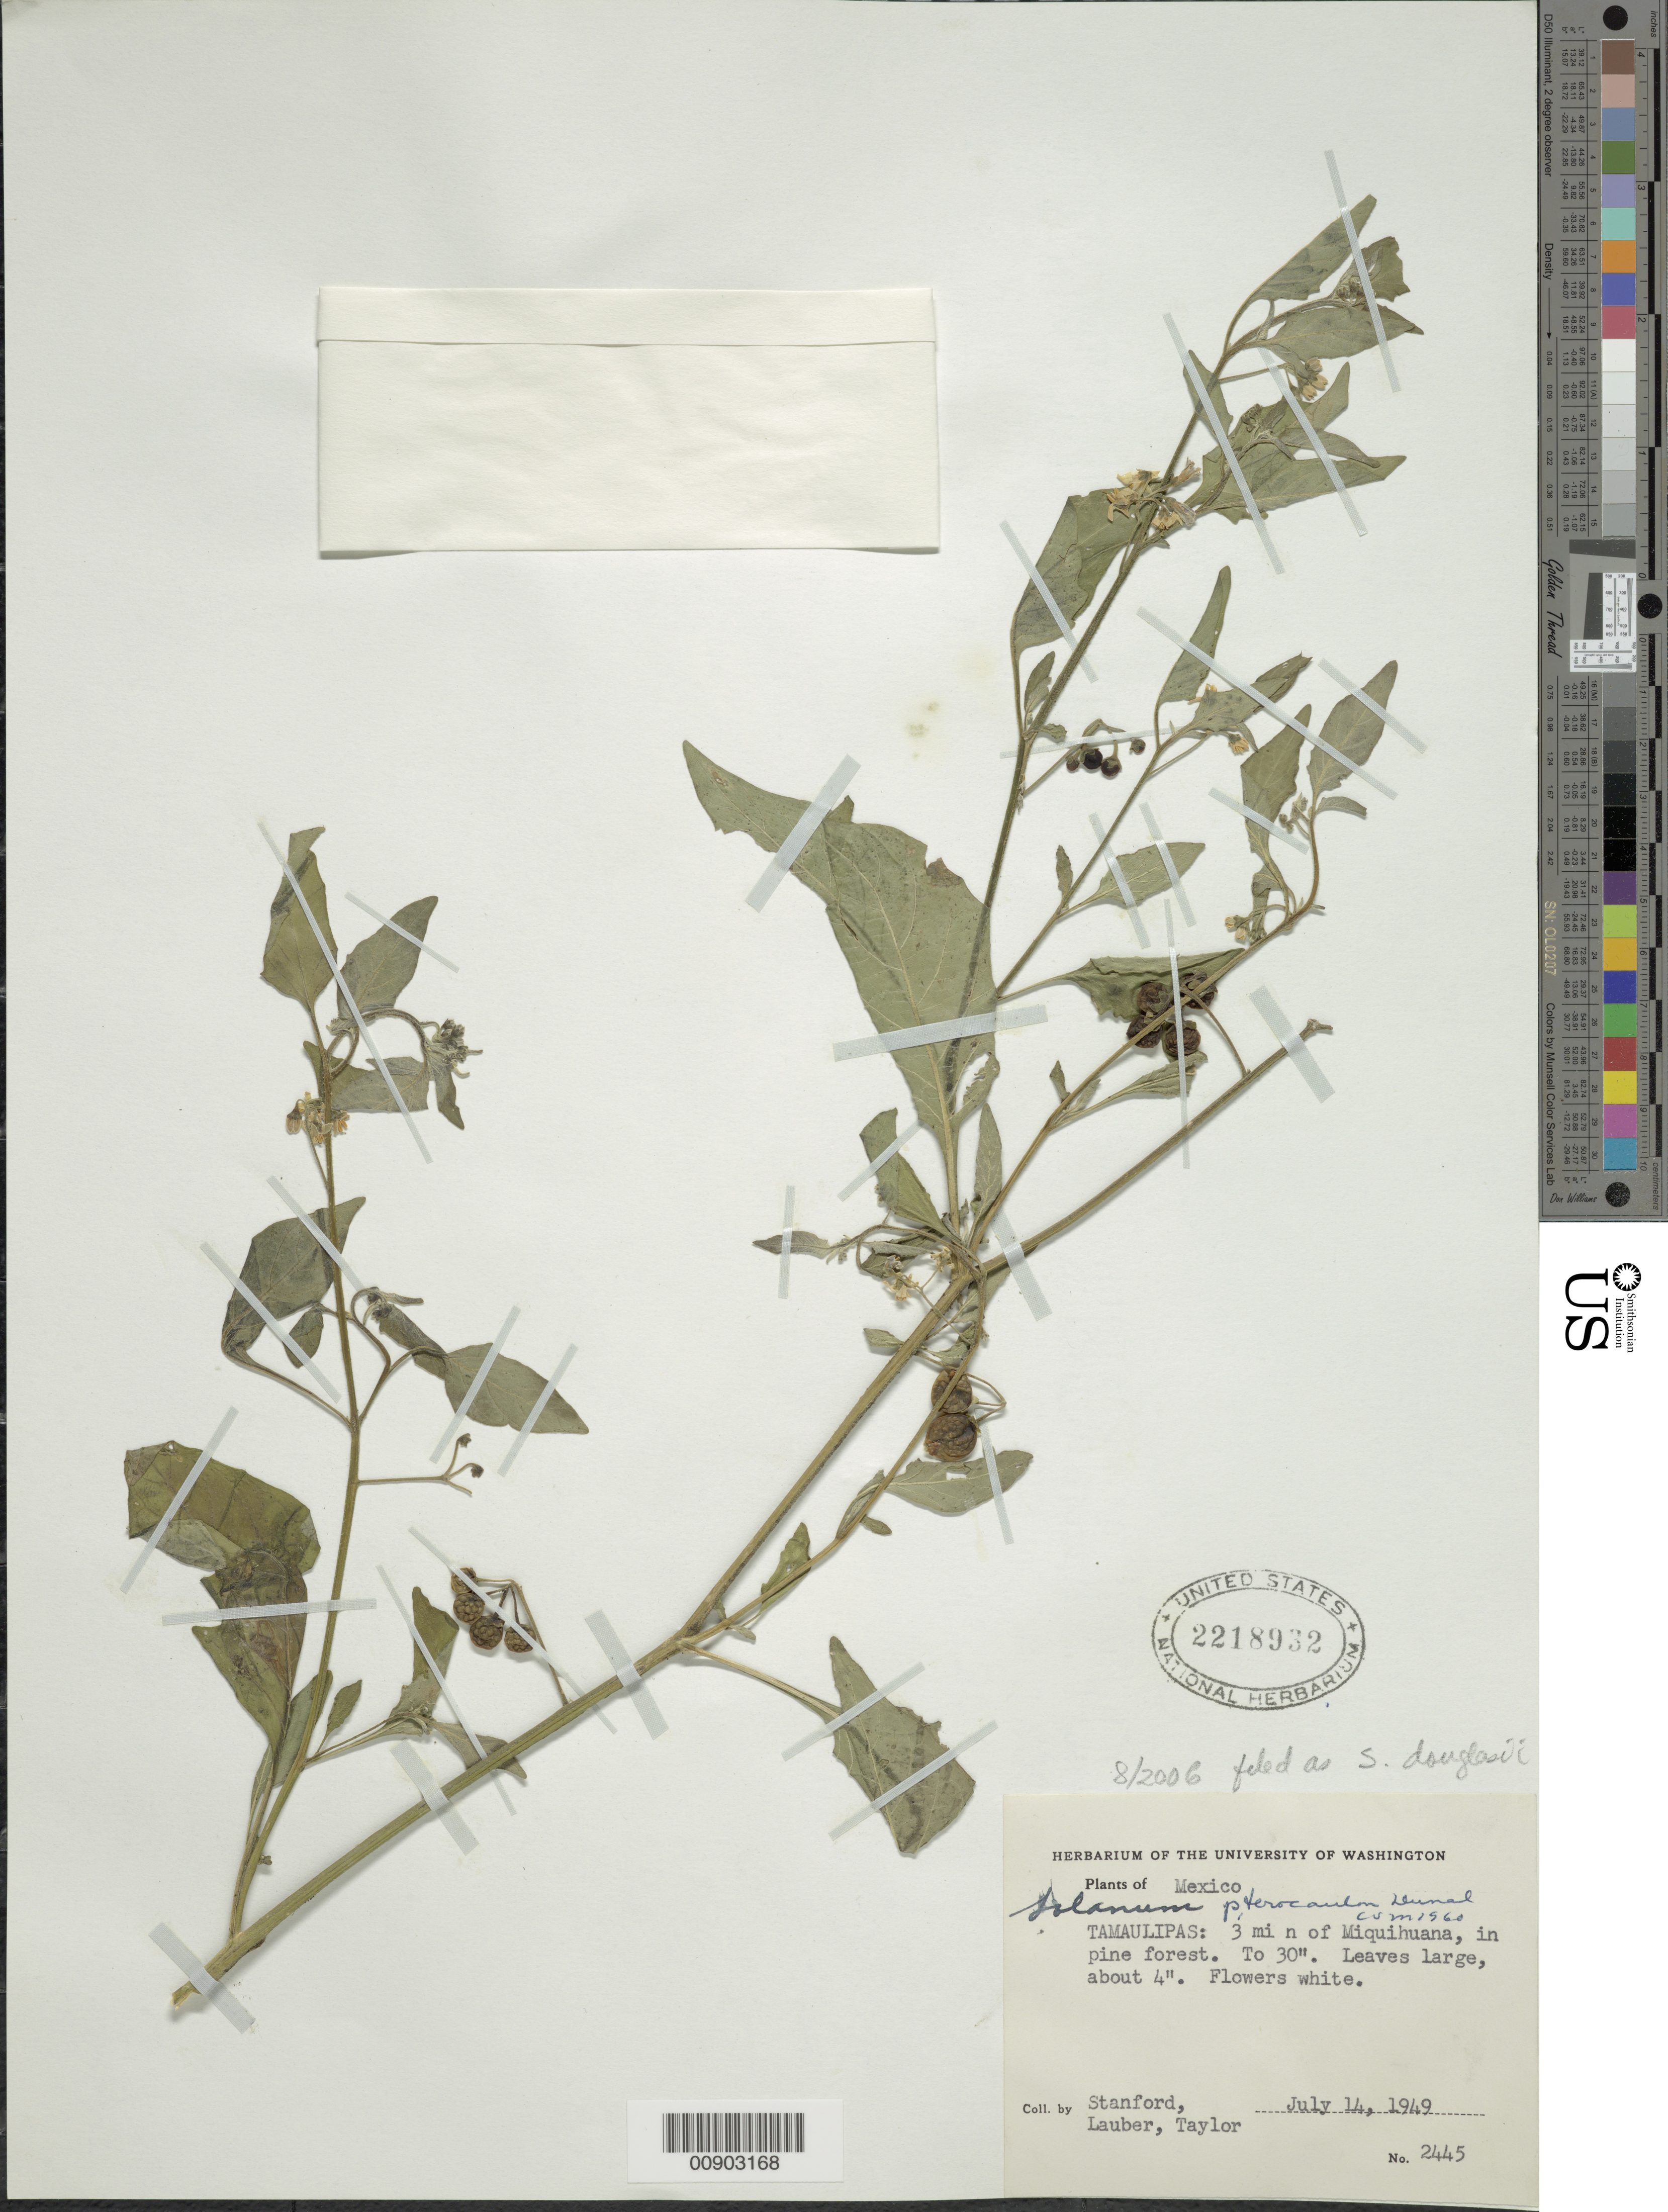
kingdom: Plantae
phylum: Tracheophyta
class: Magnoliopsida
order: Solanales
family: Solanaceae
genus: Solanum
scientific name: Solanum douglasii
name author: Dunal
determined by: Knapp, S. D.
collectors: -. Stanford, Lauber, -- & -- Taylor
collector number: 2445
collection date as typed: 14 Jul 1949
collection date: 1949-07-14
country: Mexico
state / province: Tamaulipas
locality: Tamaulipas, 3 mi N of Miquihuana.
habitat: In pine forest.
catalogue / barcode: US 2218932